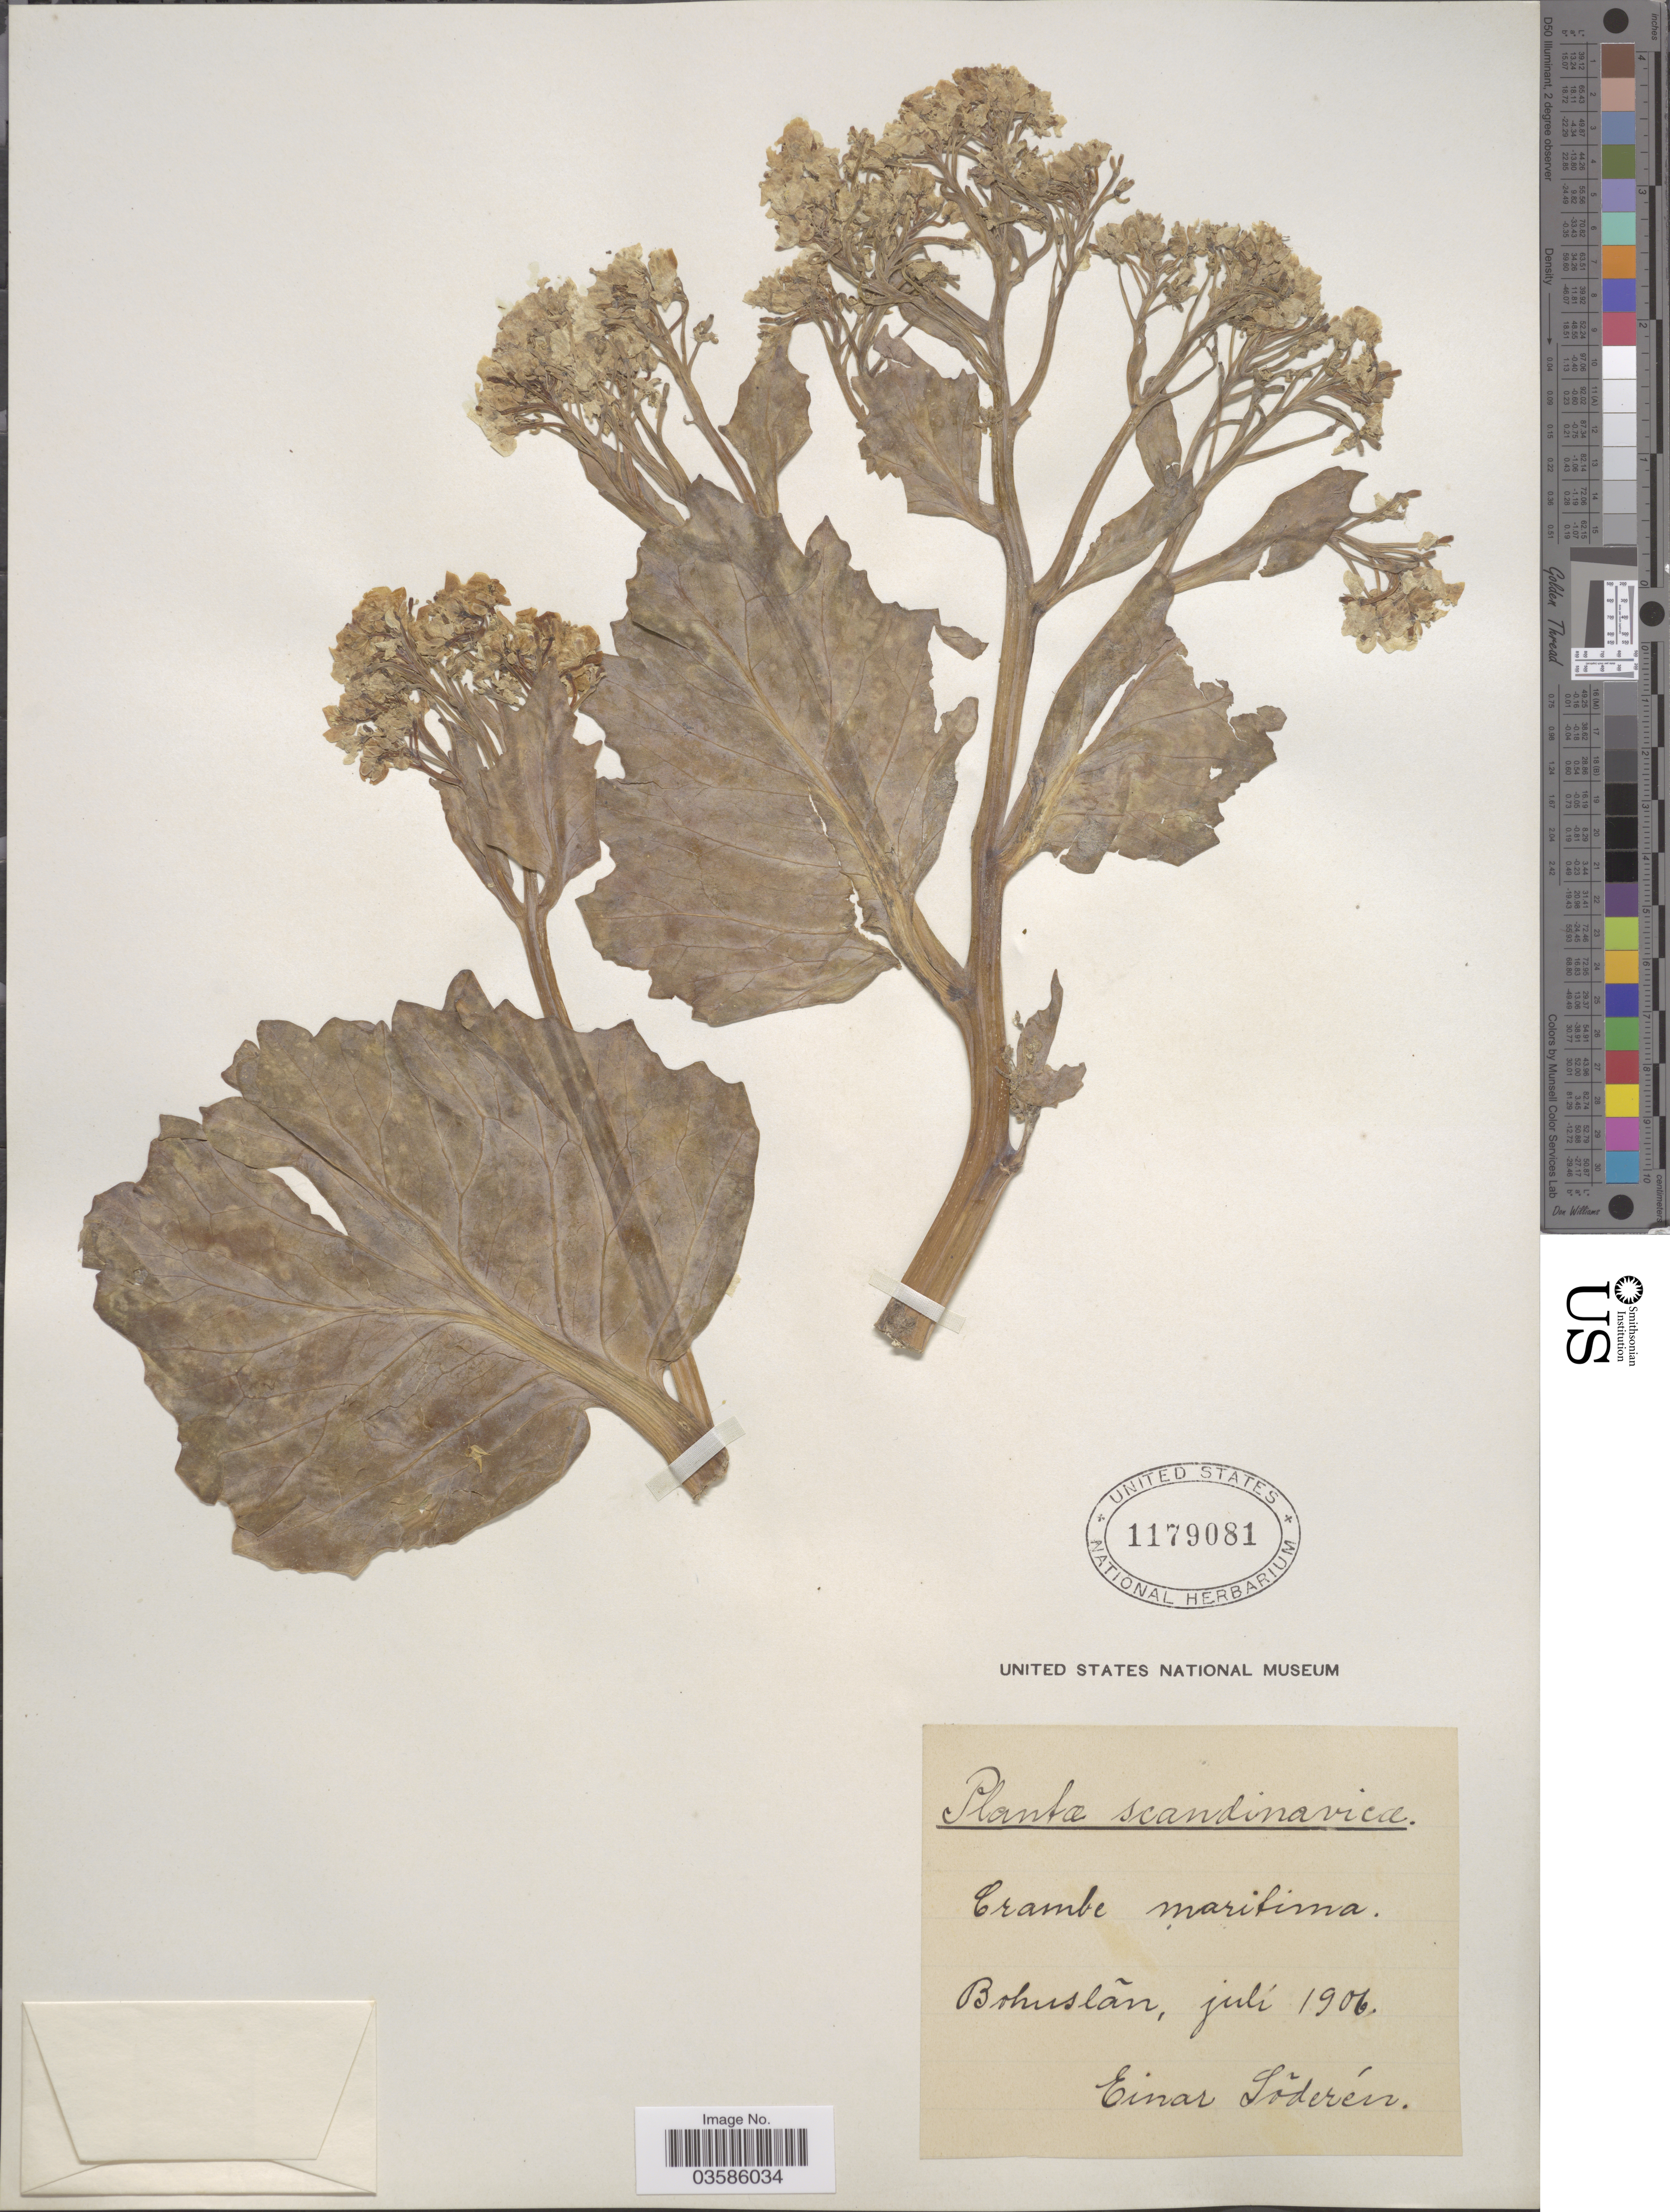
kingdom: Plantae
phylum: Tracheophyta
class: Magnoliopsida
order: Brassicales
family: Brassicaceae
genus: Crambe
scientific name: Crambe maritima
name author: L.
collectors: E. Soderén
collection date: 1906-07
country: Sweden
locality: Scandinavica, Bohuslãn.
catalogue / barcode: US 1179081